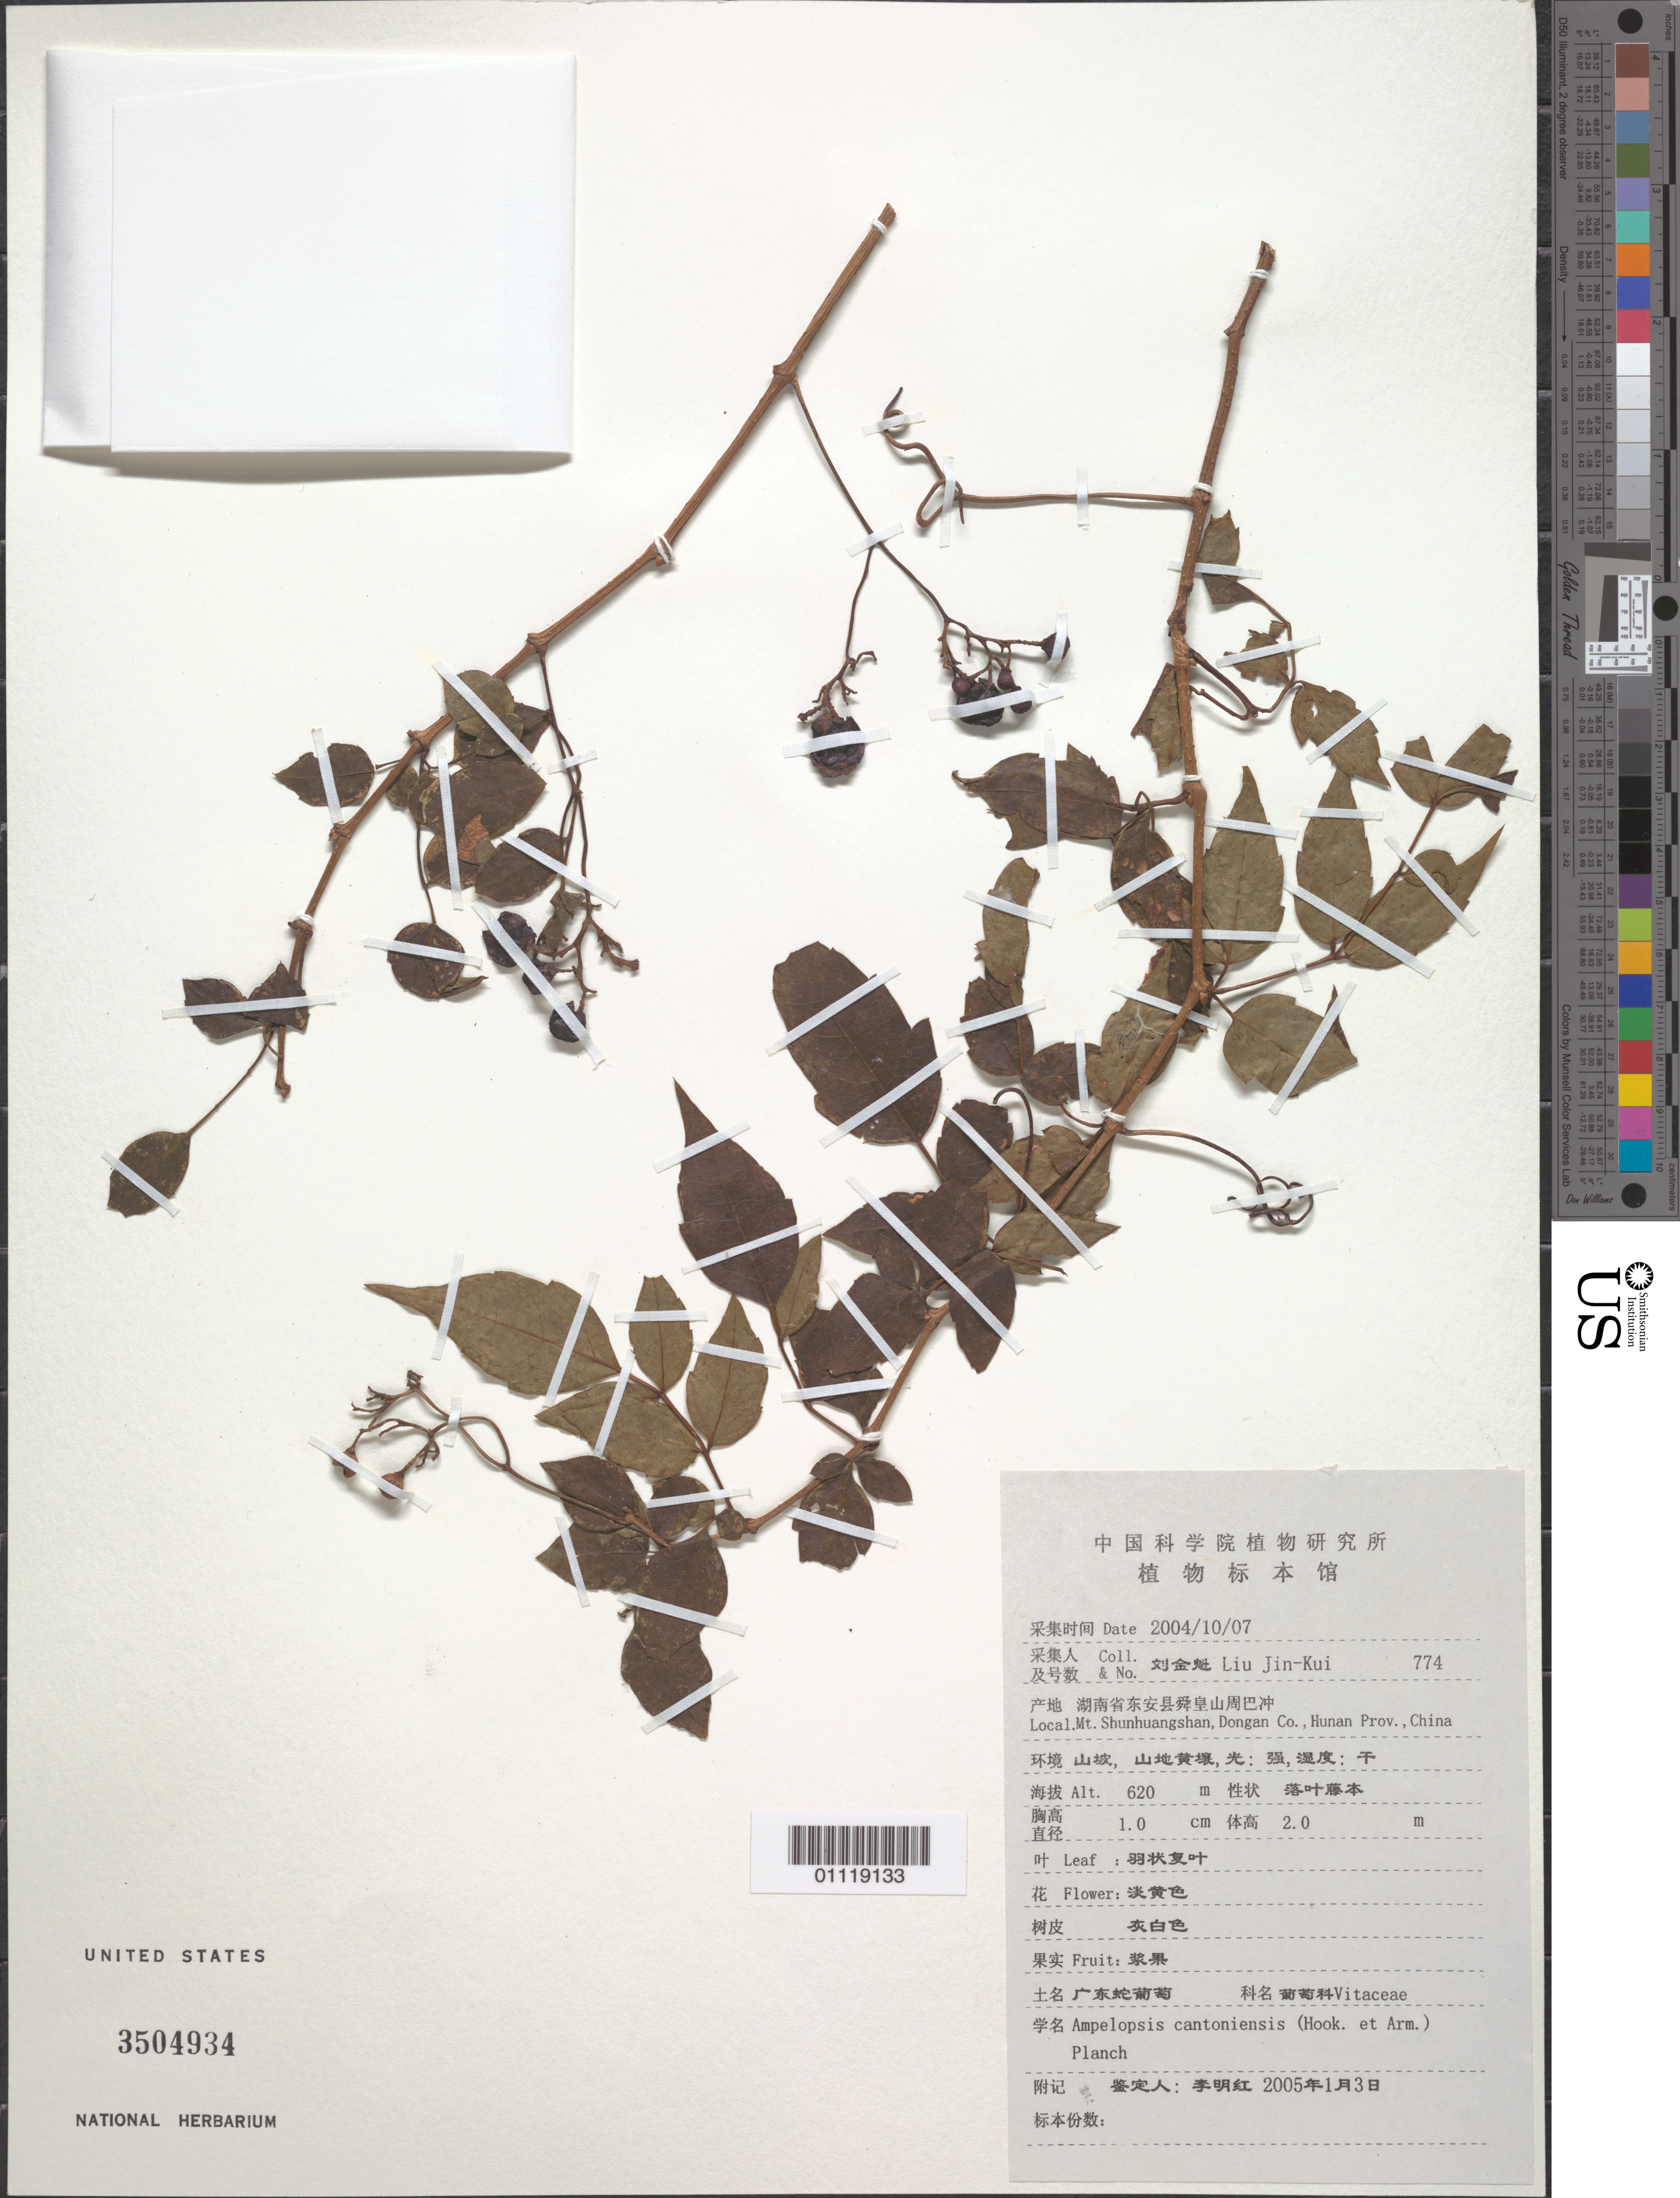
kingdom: Plantae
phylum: Tracheophyta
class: Magnoliopsida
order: Vitales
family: Vitaceae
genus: Ampelopsis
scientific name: Ampelopsis cantoniensis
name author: (W. Hook. & H.J. Arn.) Planch.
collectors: L. Jin-Kui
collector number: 774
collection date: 2004-10-07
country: China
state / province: Hunan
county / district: Dongan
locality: Mt Shunhuangshan.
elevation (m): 620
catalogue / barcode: US 3504934